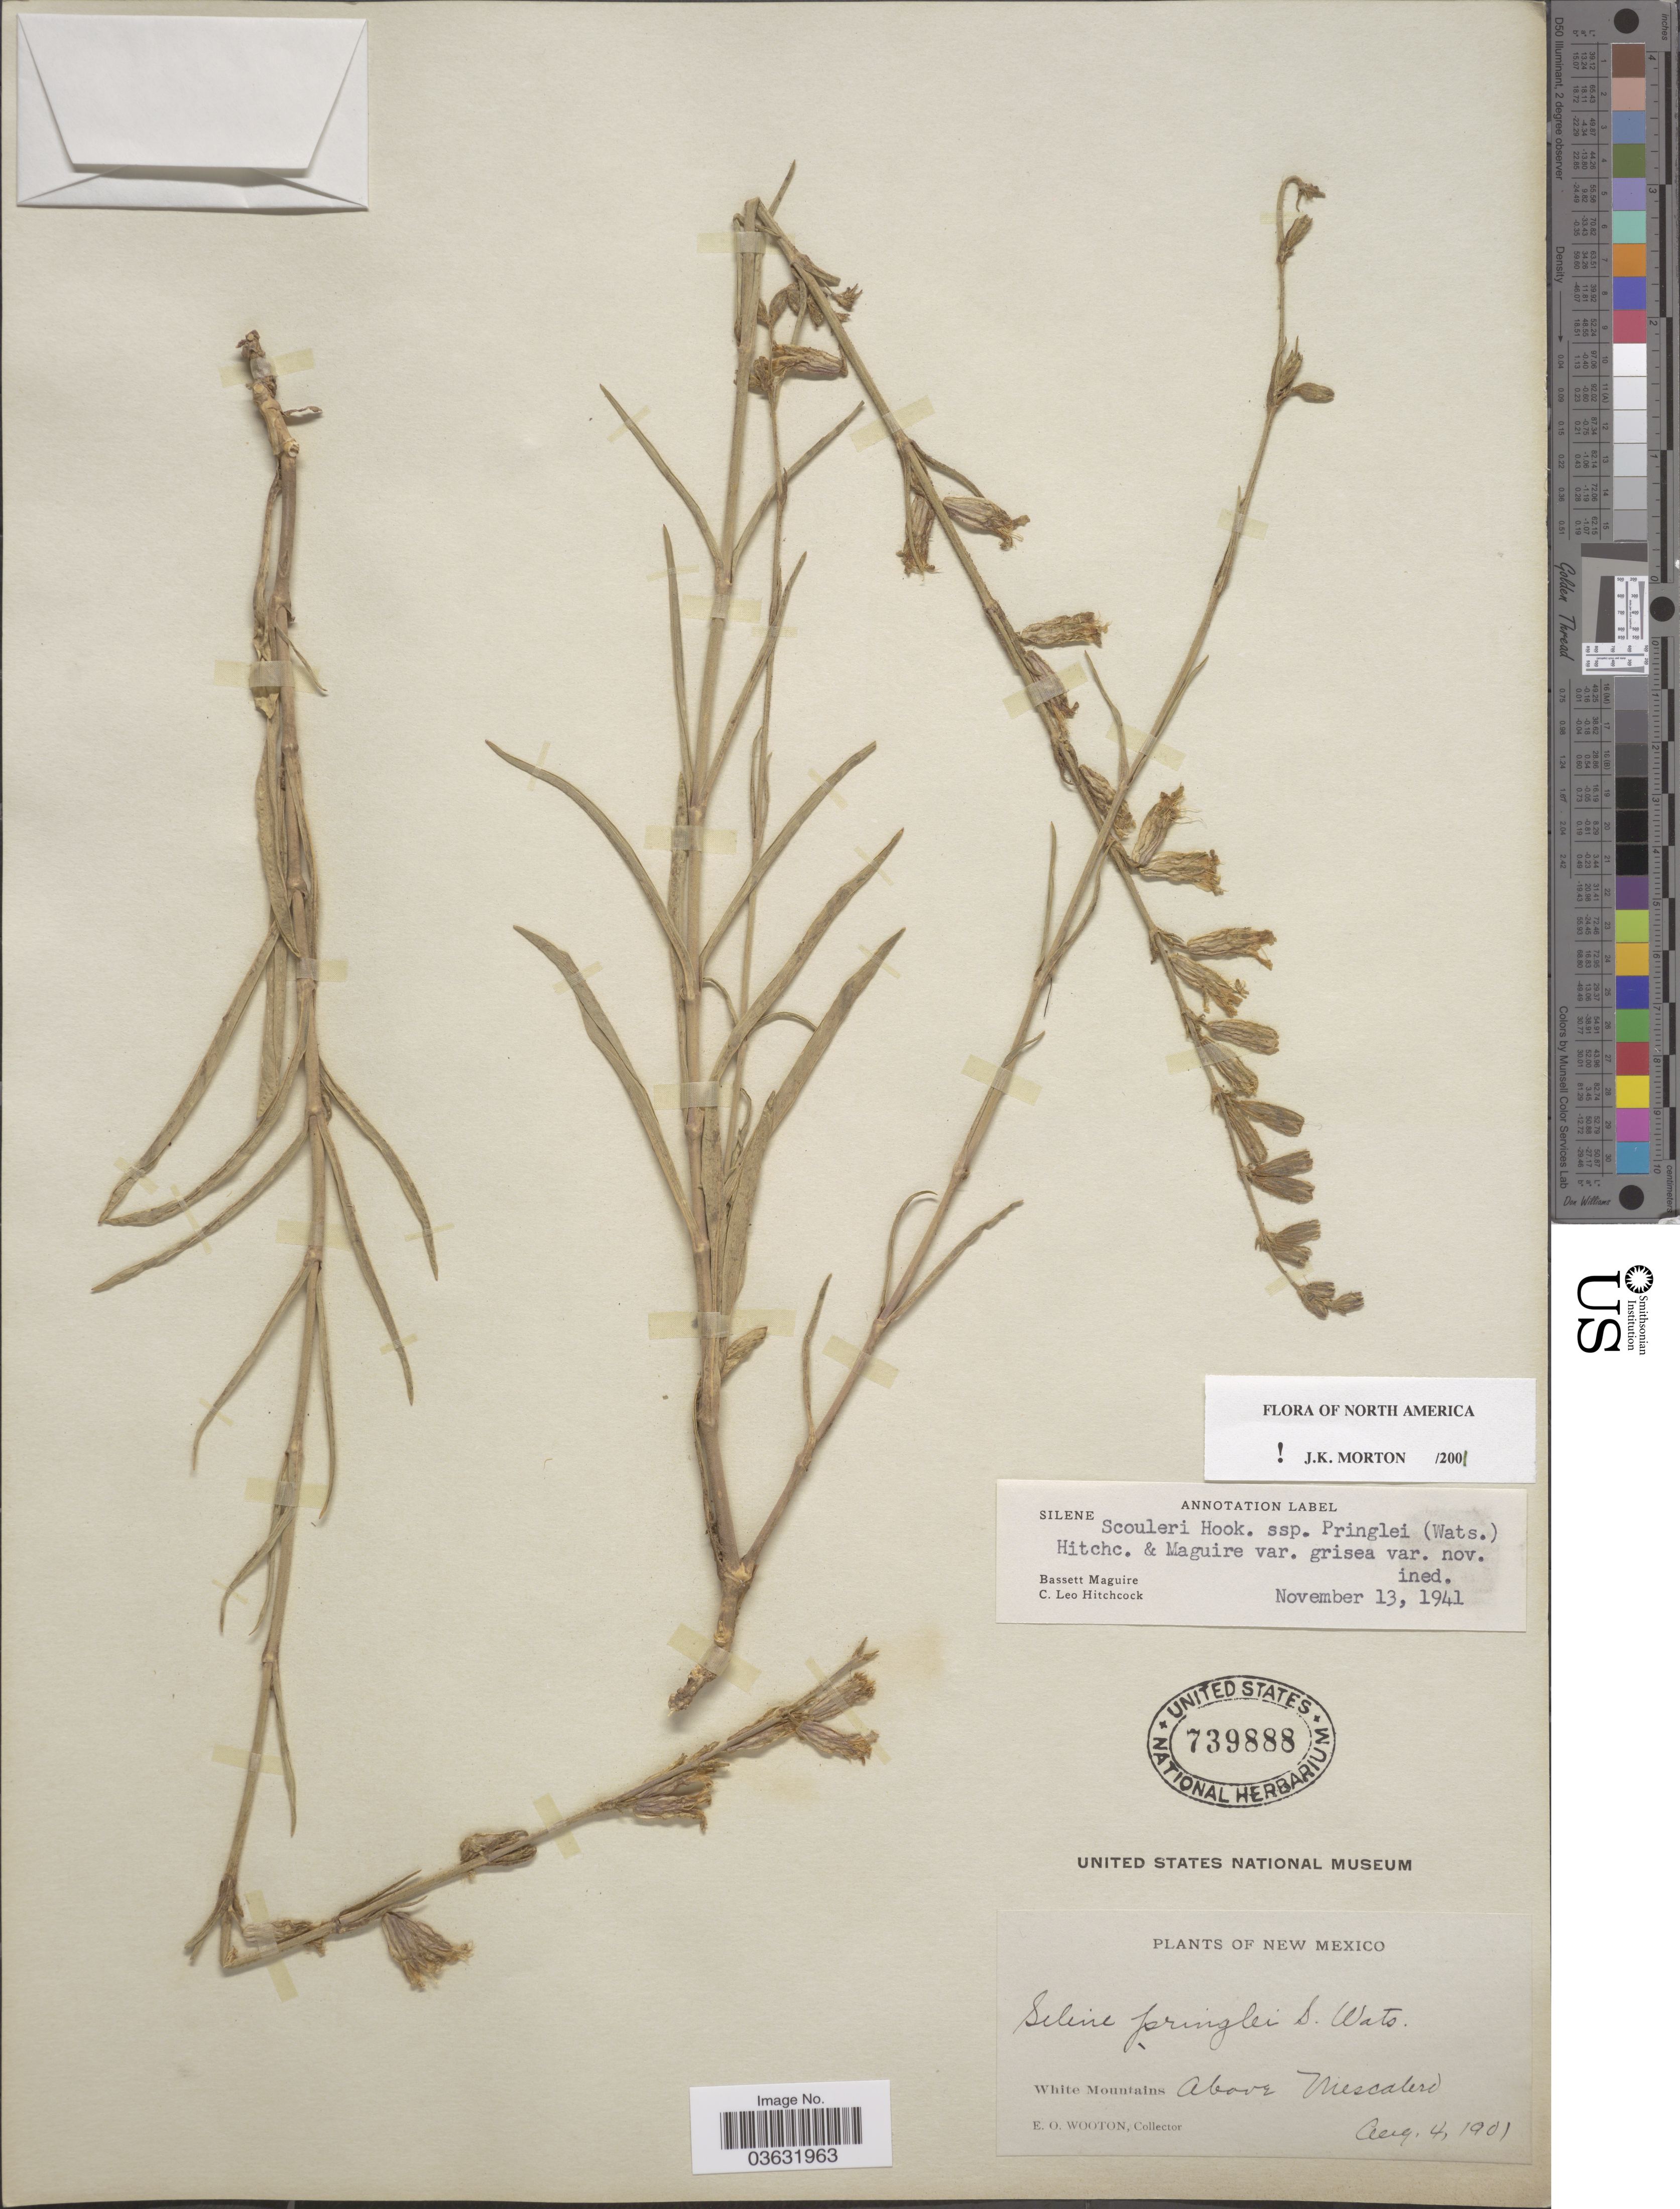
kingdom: Plantae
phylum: Tracheophyta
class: Magnoliopsida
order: Caryophyllales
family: Caryophyllaceae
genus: Silene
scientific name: Silene scouleri var. grisea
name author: C.L. Hitchc. & Maguire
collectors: E. O. Wooton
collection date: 1901-08-04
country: United States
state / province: New Mexico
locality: White Mountains, above Mescalero.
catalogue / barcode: US 739888